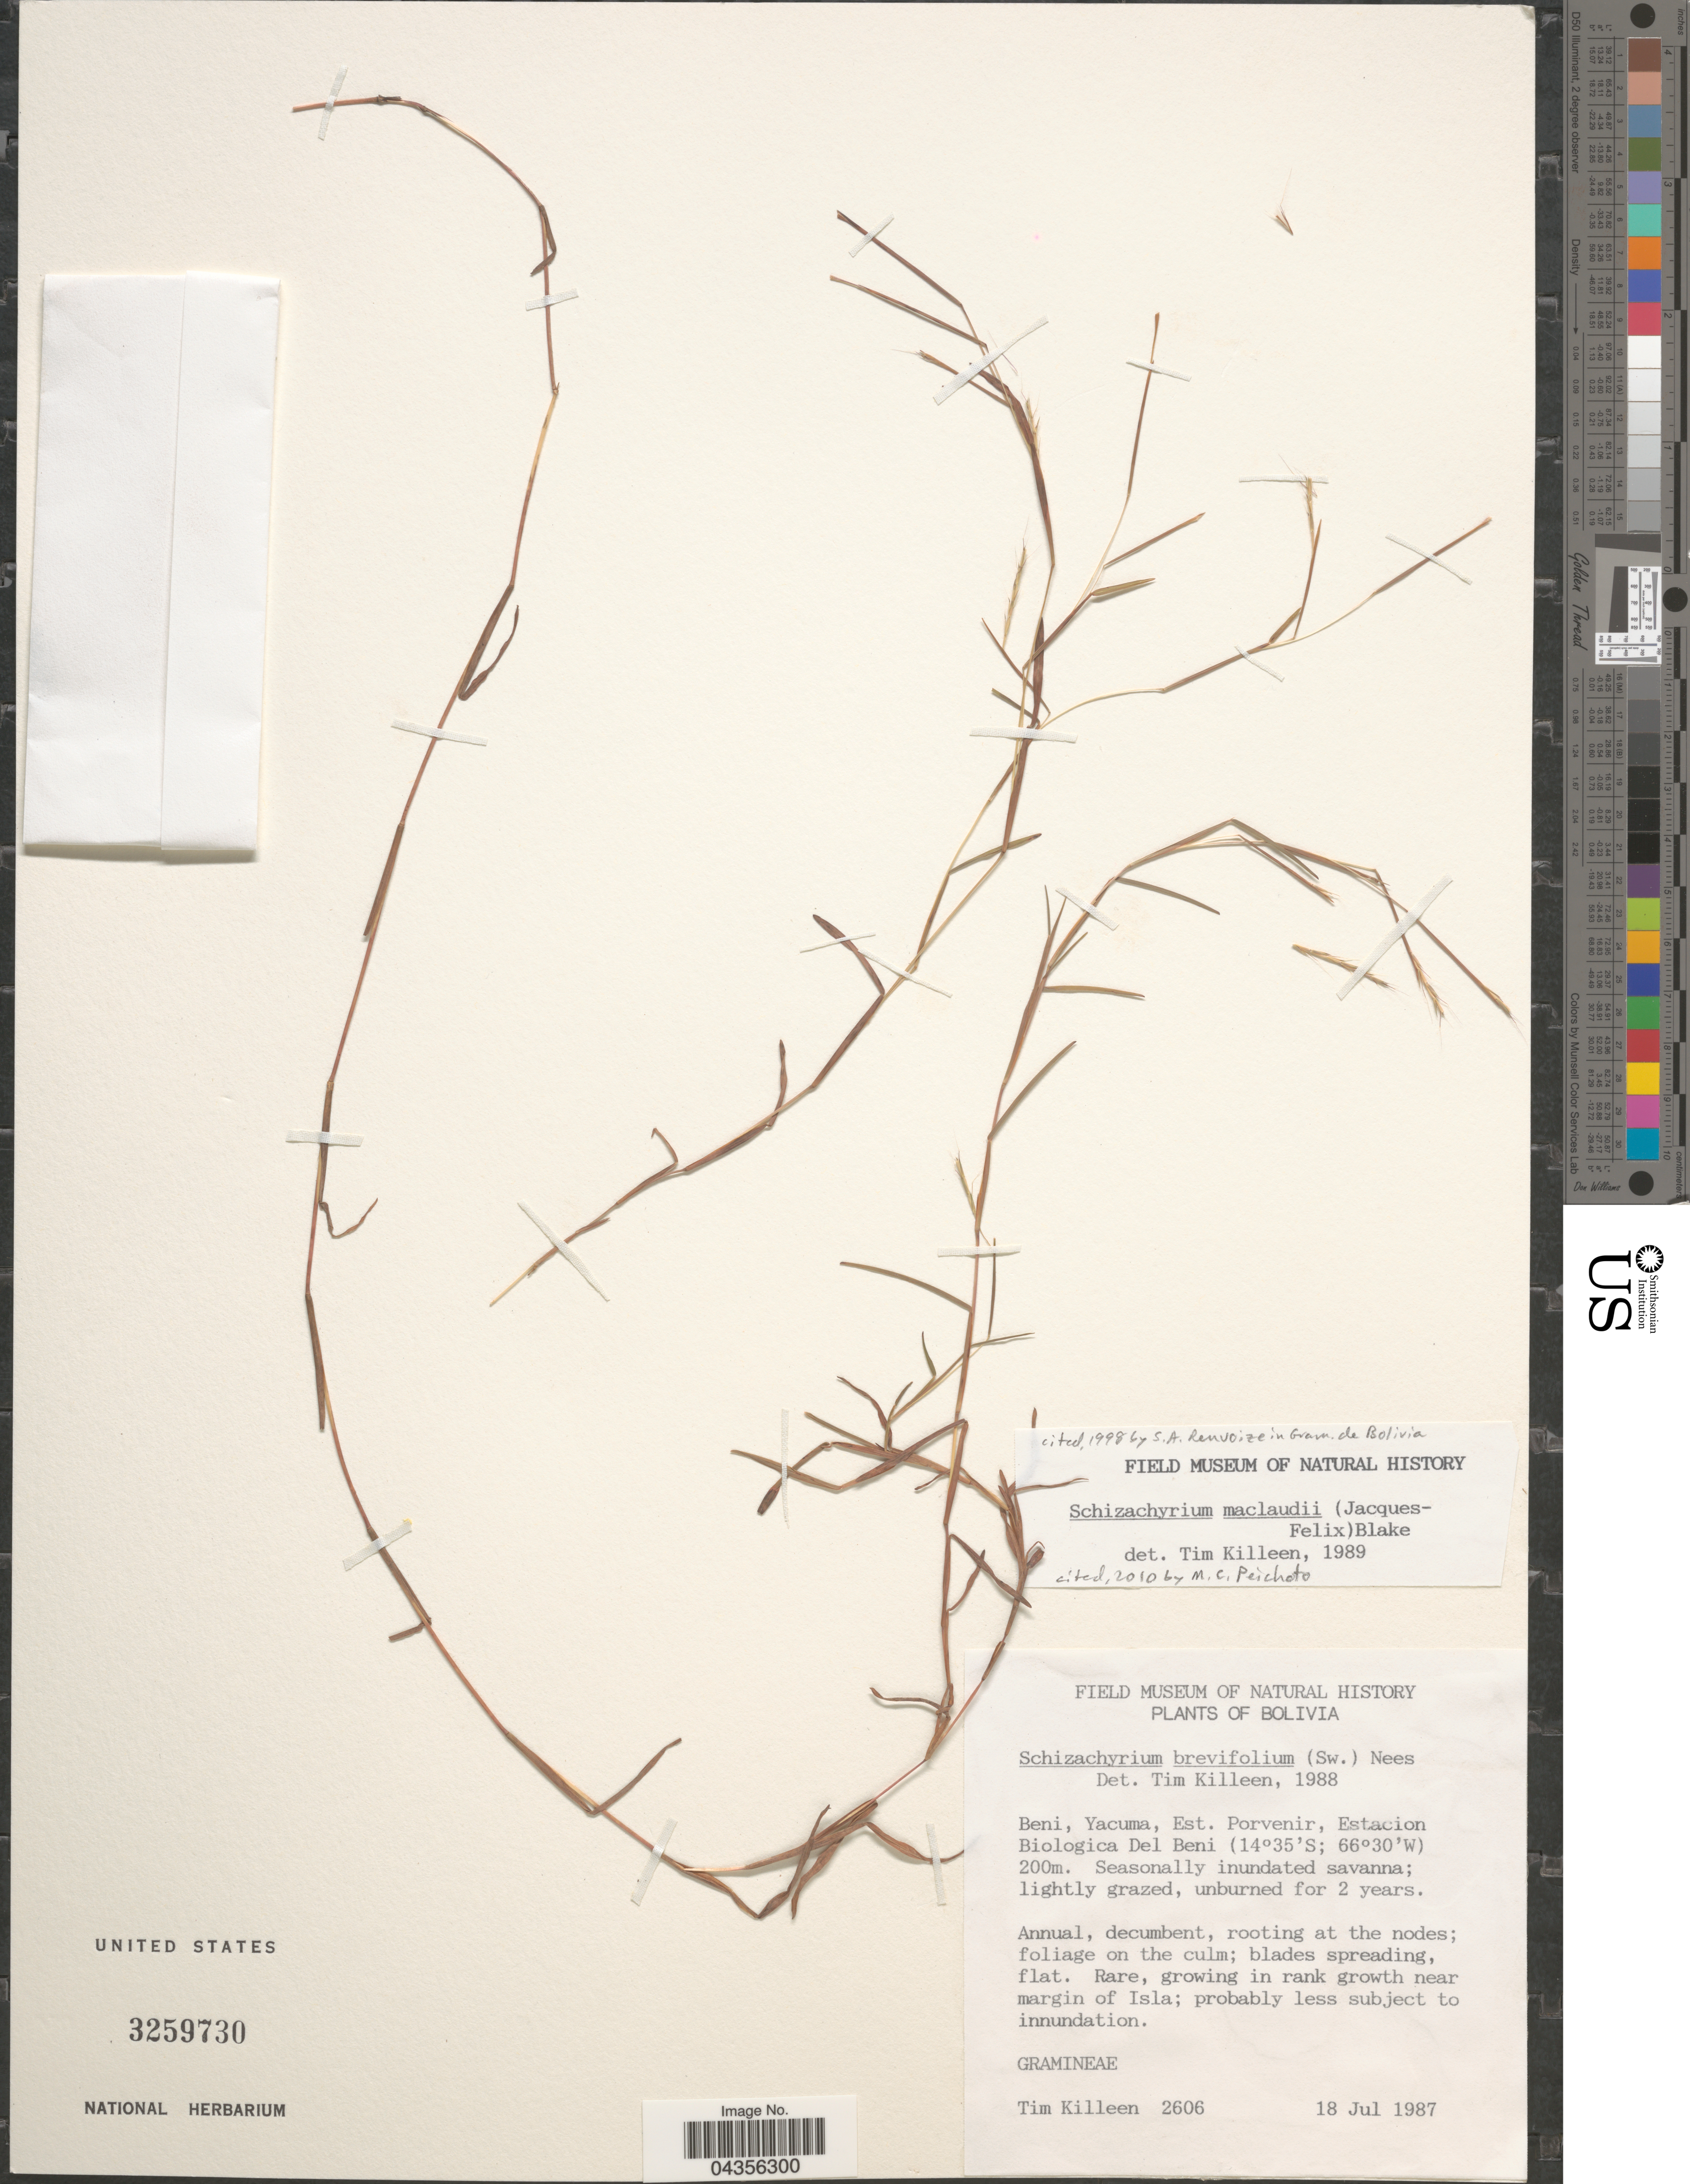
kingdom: Plantae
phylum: Tracheophyta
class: Liliopsida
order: Poales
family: Poaceae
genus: Schizachyrium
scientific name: Schizachyrium maclaudii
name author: S.T. Blake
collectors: T. J. Killeen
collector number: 2606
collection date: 1987-07-18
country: Bolivia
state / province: Beni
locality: Yacuma, Est. Porvenir, Estacion Biologica Del Beni.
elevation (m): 200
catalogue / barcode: US 3259730